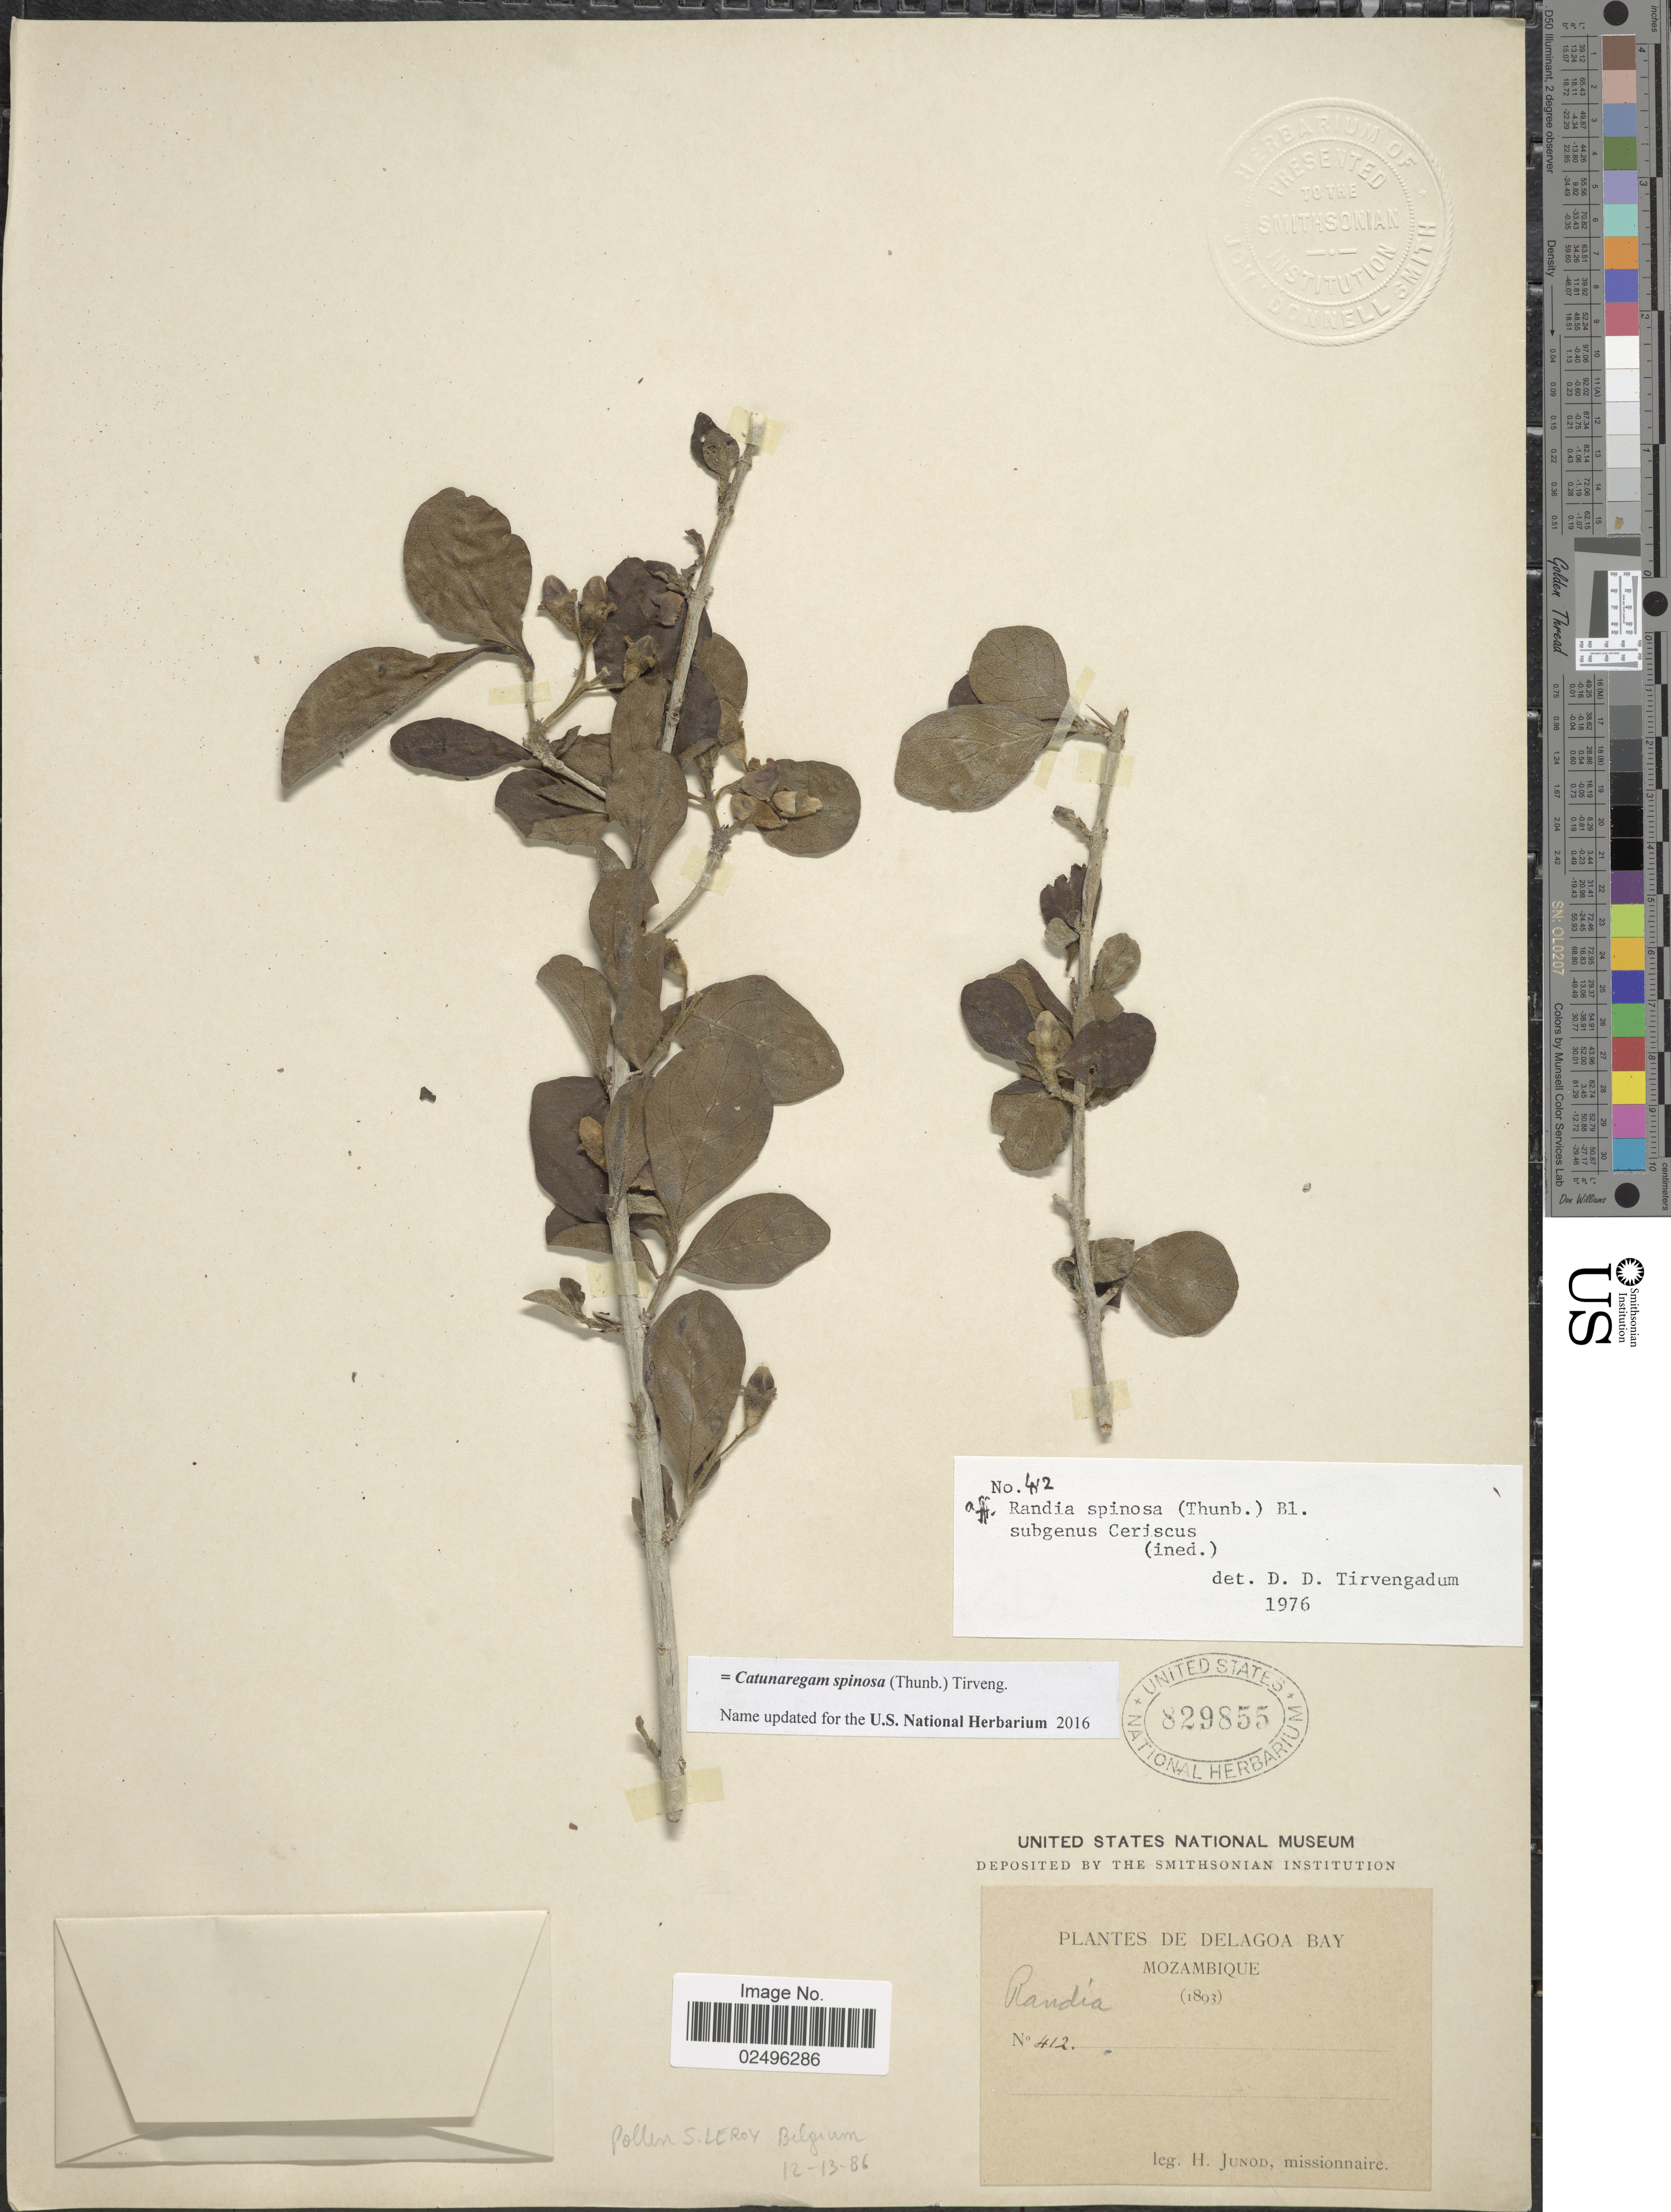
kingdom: Plantae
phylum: Tracheophyta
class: Magnoliopsida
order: Gentianales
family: Rubiaceae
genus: Catunaregam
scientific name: Catunaregam spinosa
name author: (Thunb.) Tirveng.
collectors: H. Junod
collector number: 412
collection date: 1893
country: Mozambique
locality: De Delagoa Bay. Mozambique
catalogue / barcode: US 829855